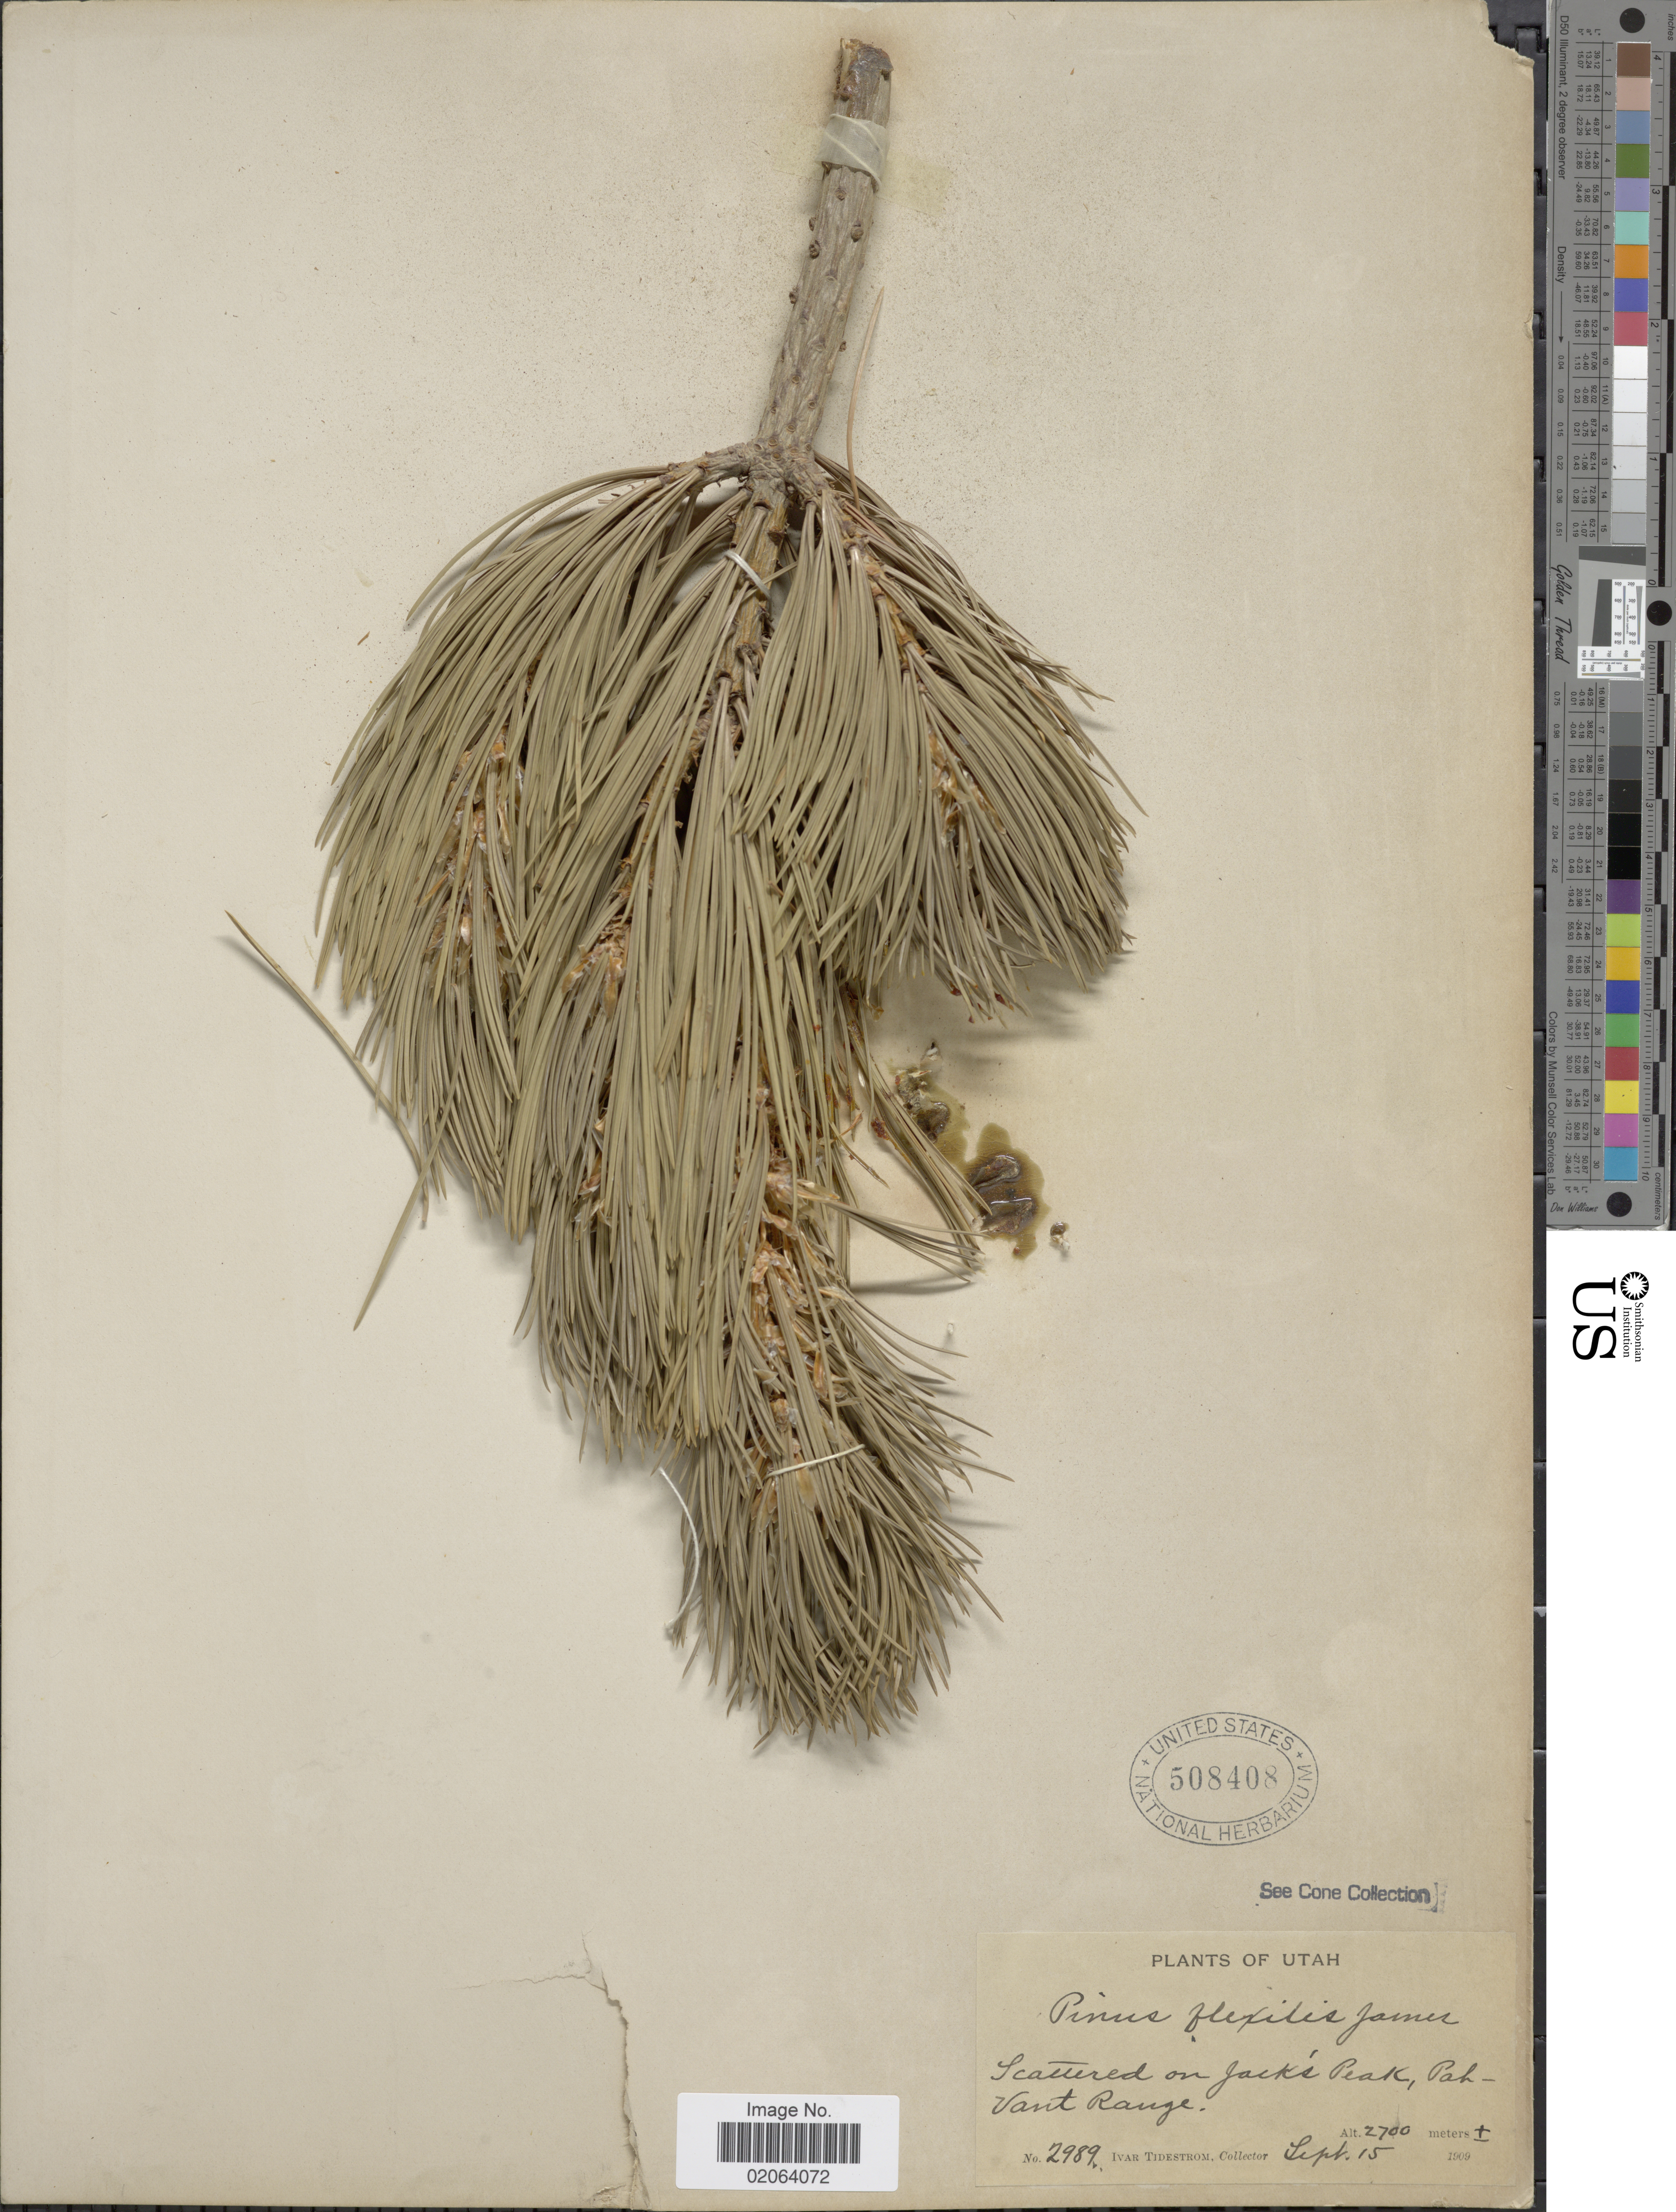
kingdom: Plantae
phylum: Tracheophyta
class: Pinopsida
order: Pinales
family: Pinaceae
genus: Pinus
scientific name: Pinus flexilis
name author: E. James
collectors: I. F. Tidestrom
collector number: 2989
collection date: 1909-09-15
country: United States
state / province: Utah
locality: Scattered on Jack's Peak, Pahvant Range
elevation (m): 2700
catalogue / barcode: US 508408